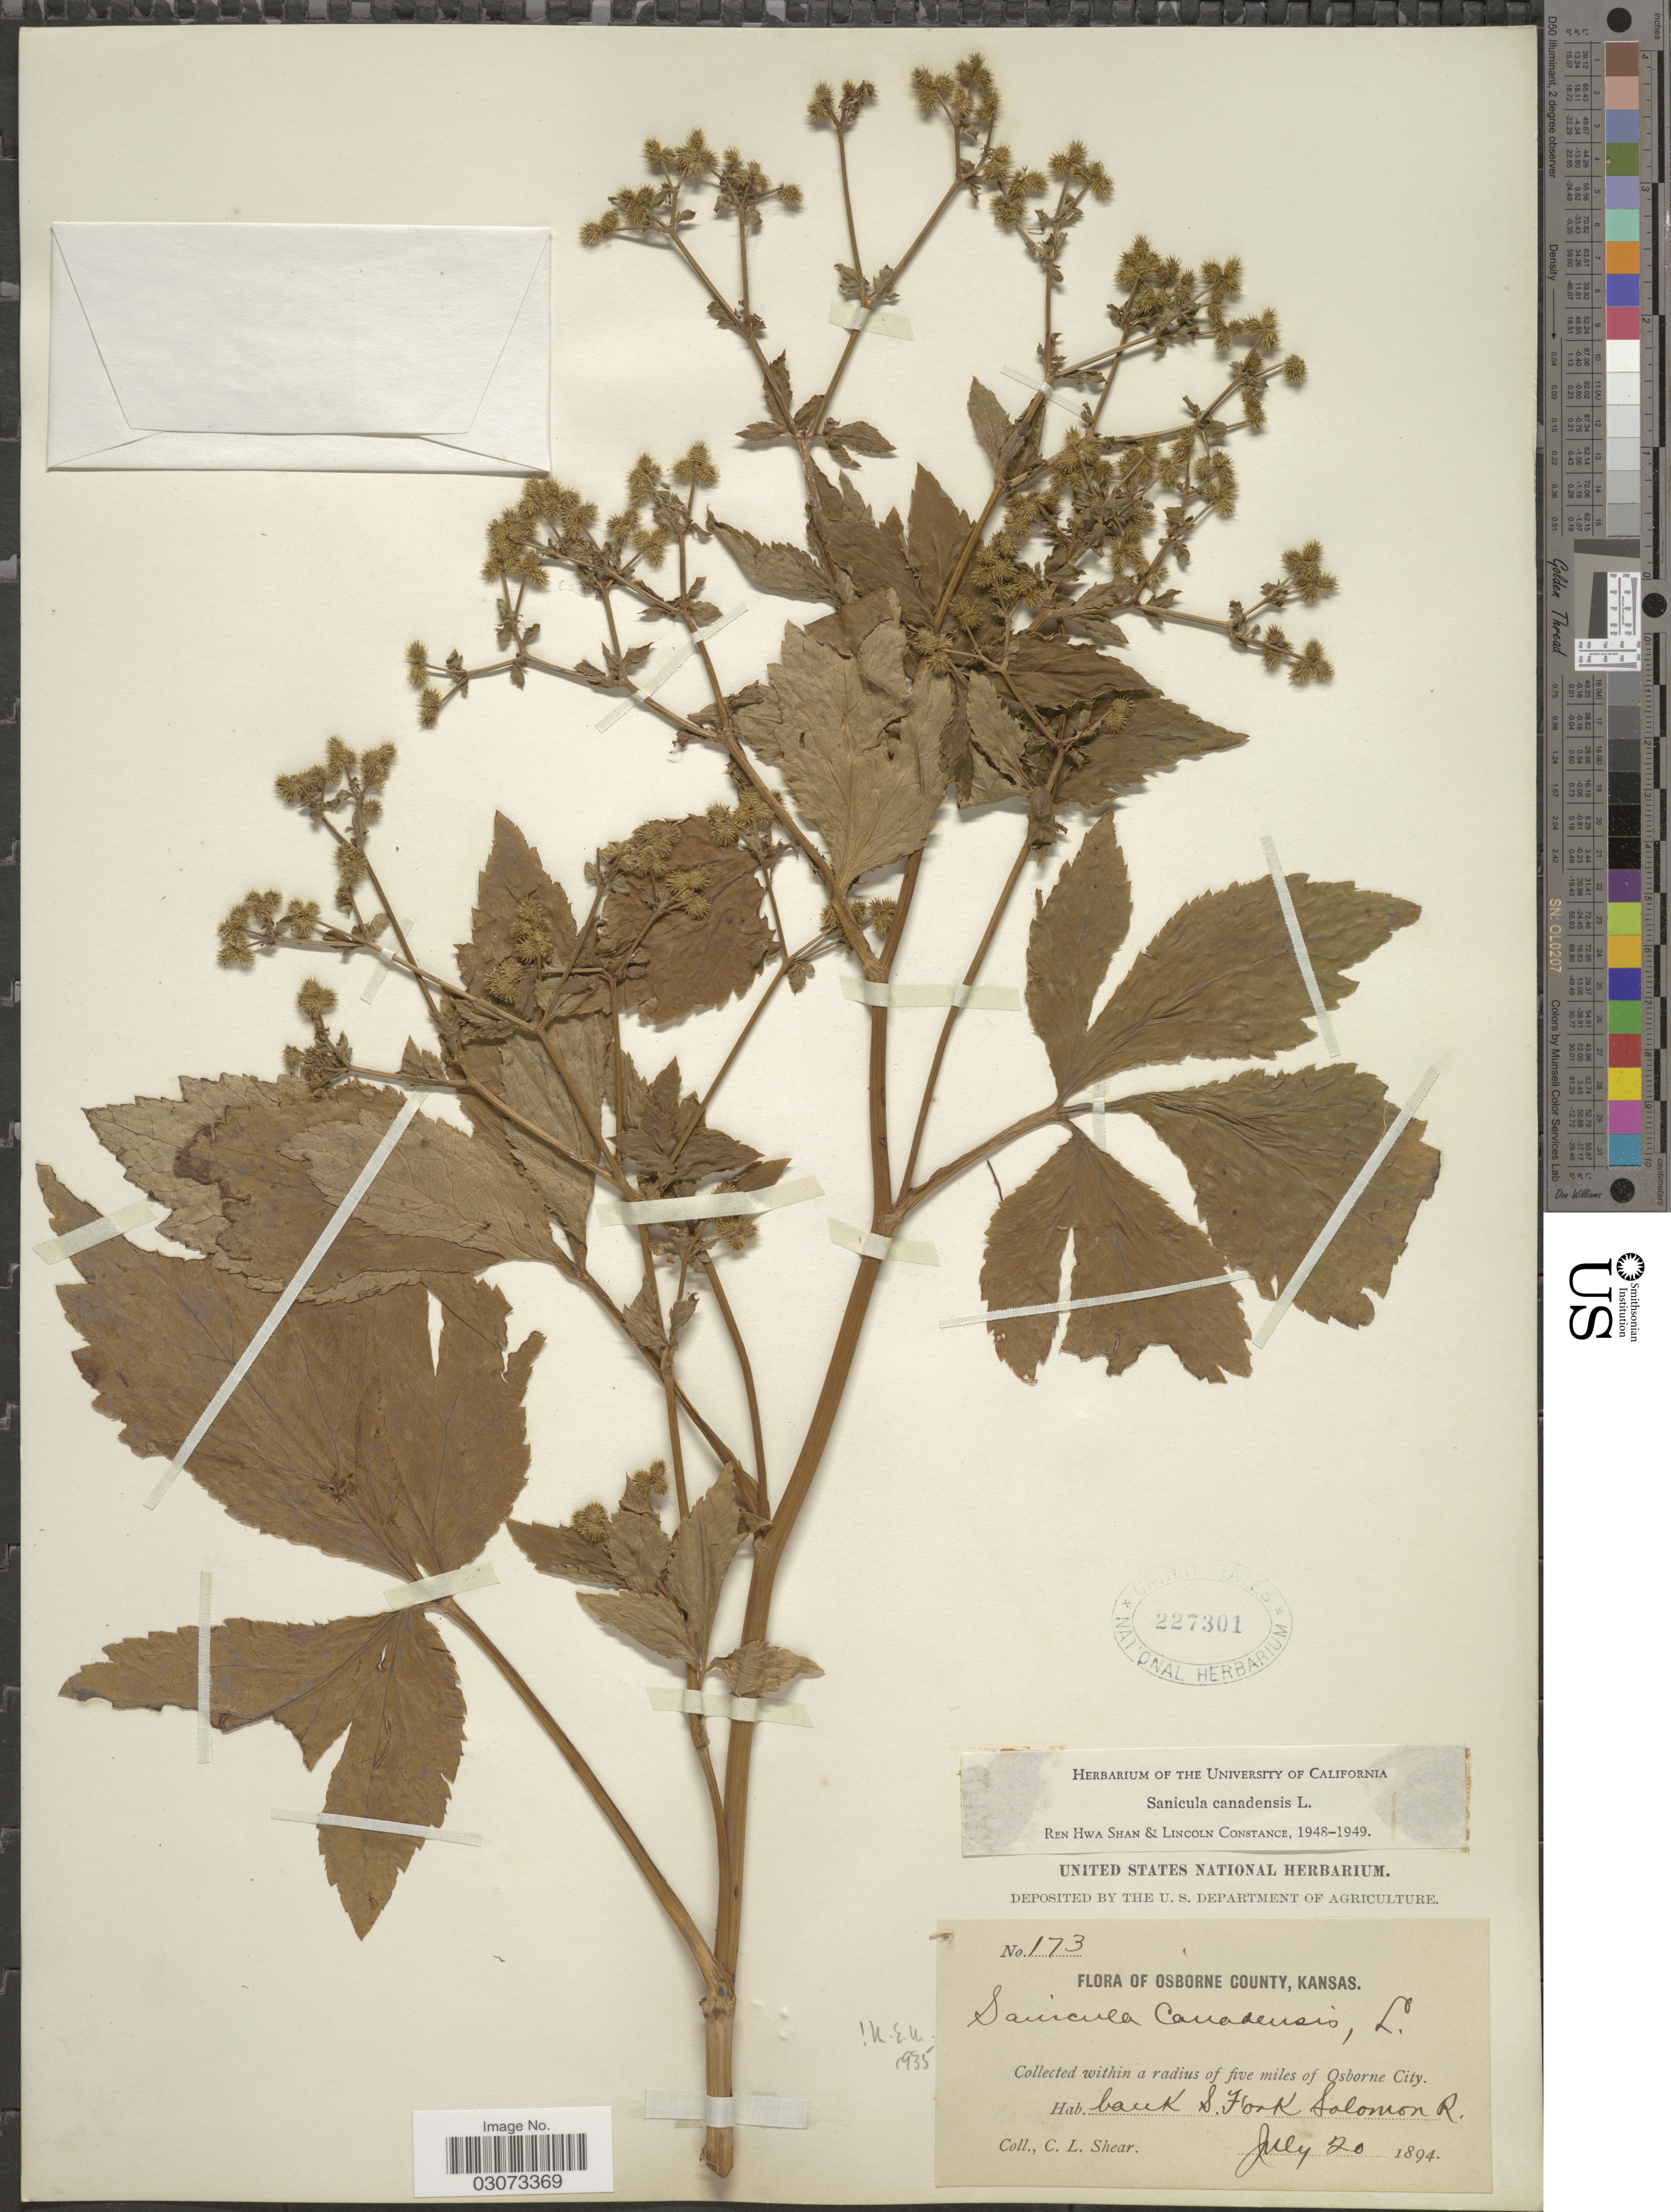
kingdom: Plantae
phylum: Tracheophyta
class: Magnoliopsida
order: Apiales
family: Apiaceae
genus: Sanicula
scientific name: Sanicula canadensis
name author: L.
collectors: C. L. Shear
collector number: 173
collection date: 1894-07-20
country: United States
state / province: Kansas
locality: Osborne County. Within a radius of five miles of Osborne City. Bank S. Fork Solomon R.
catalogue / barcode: US 227301